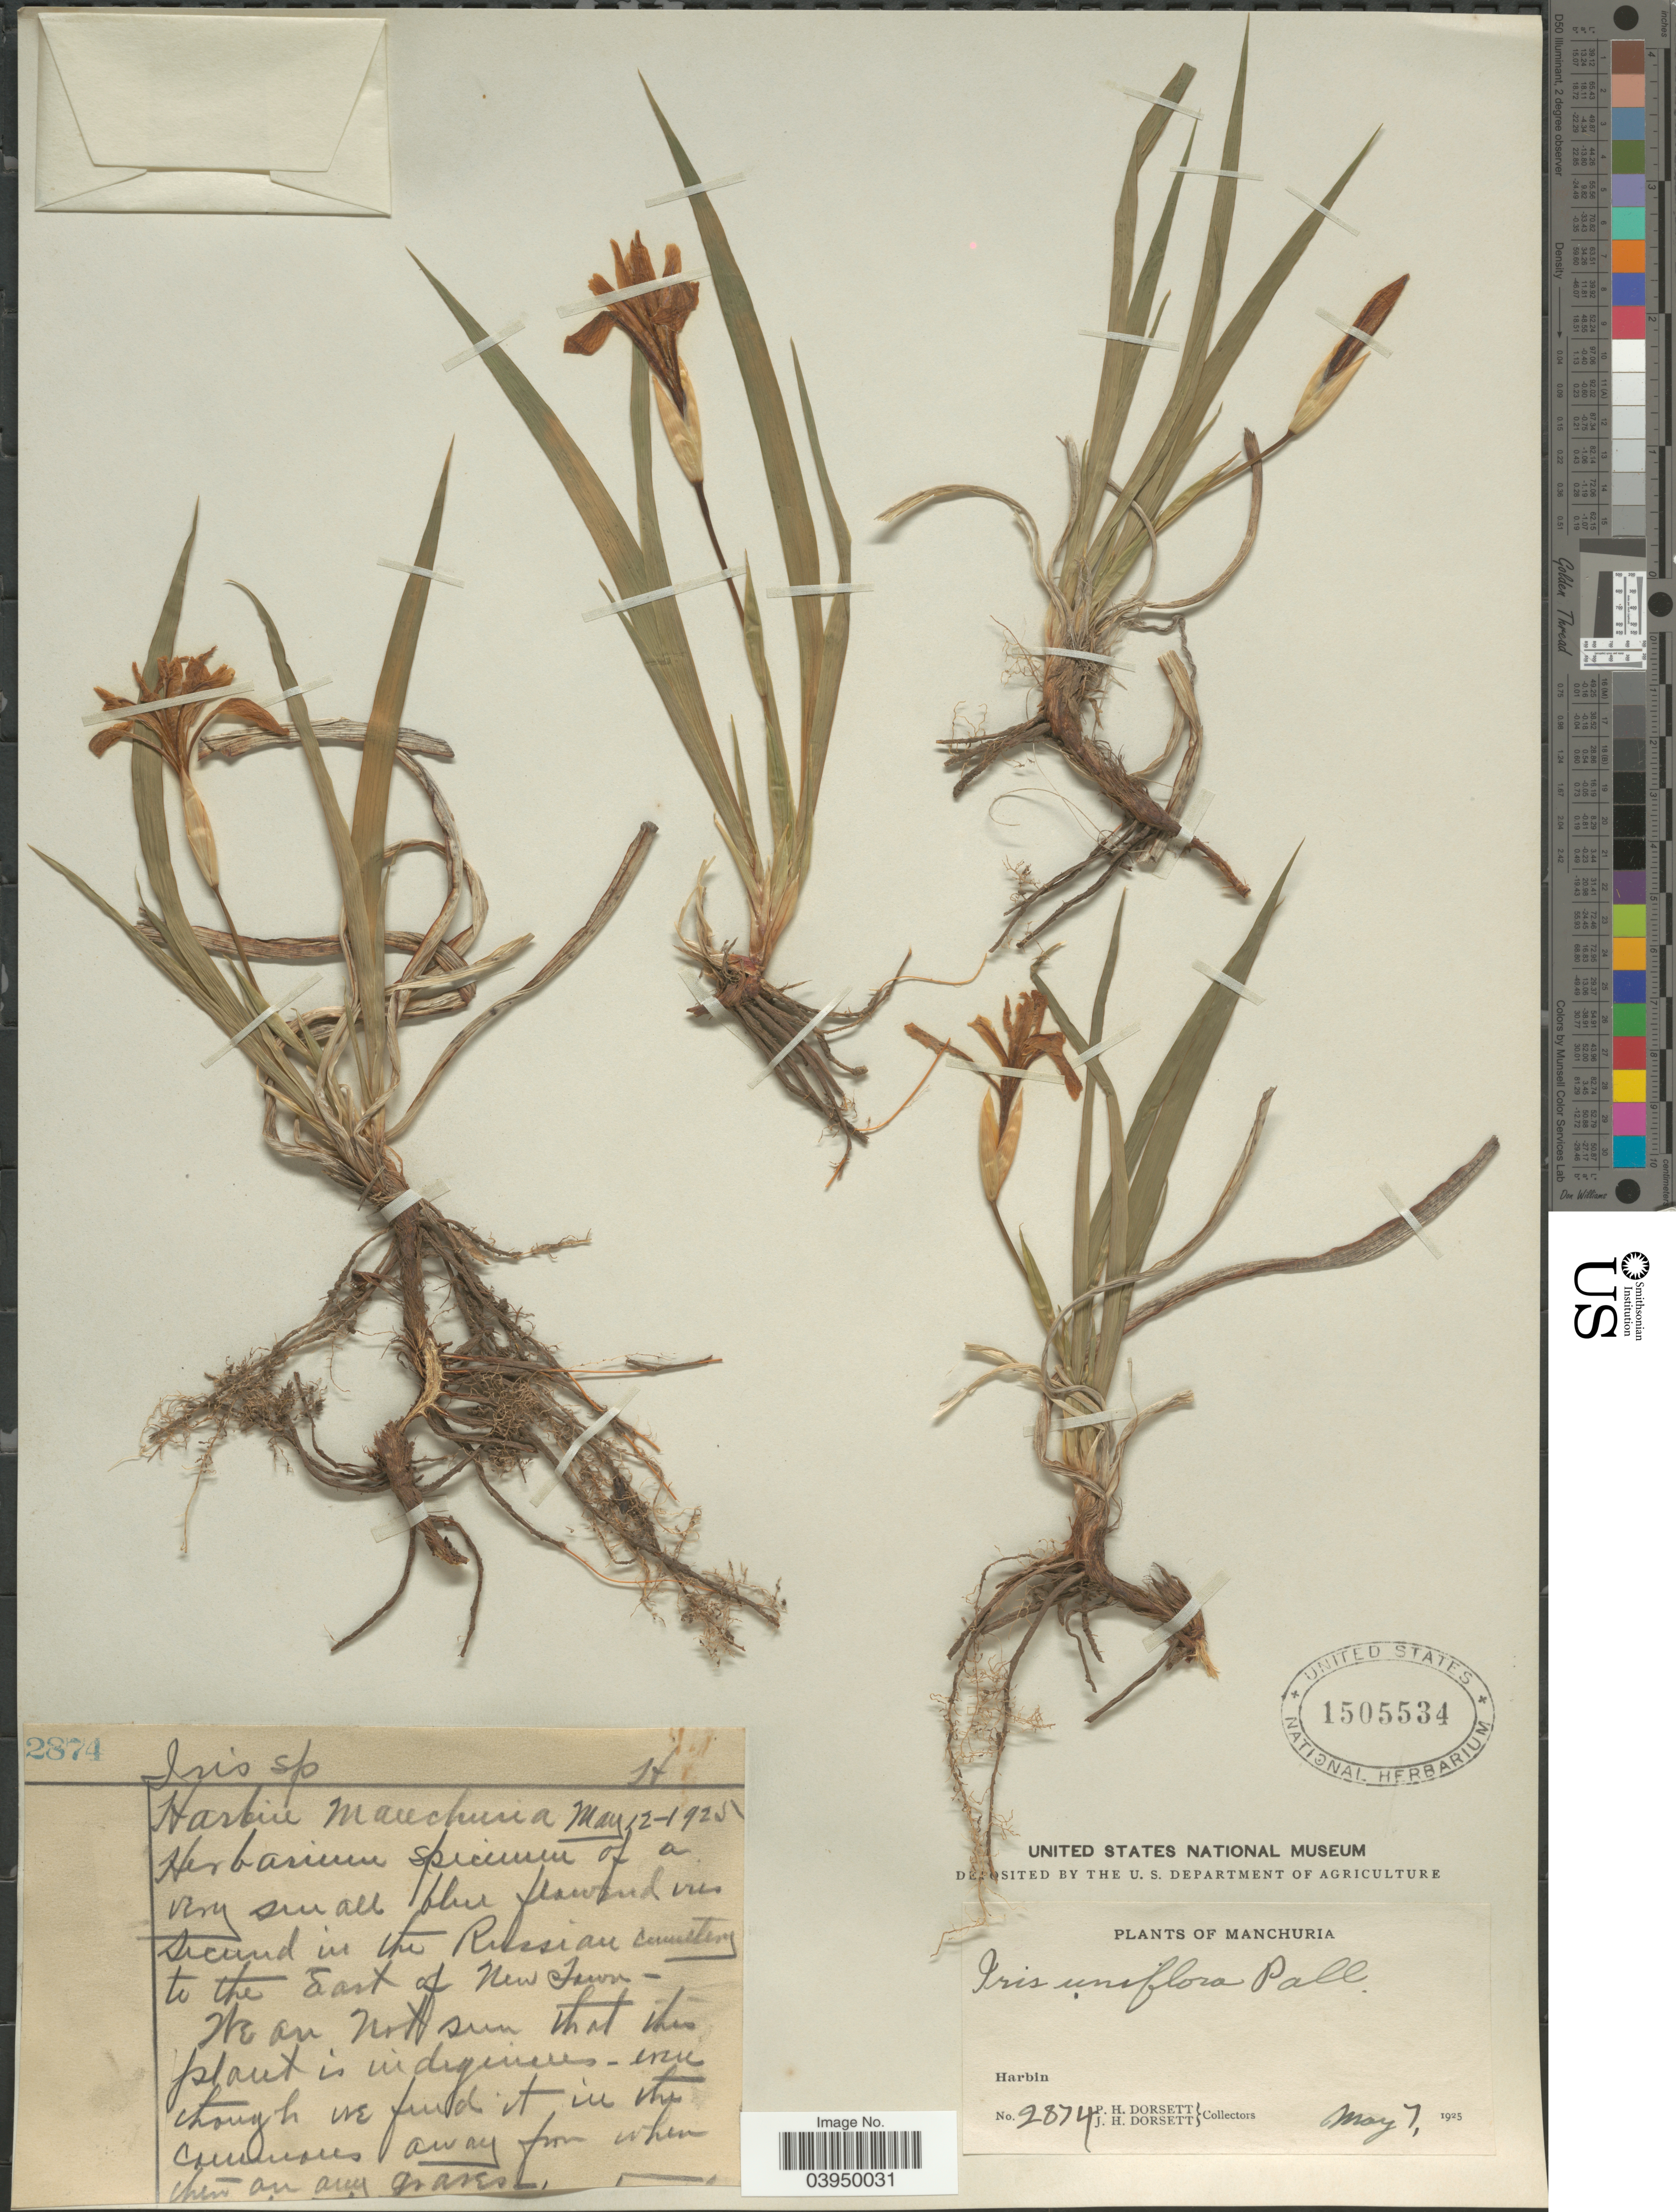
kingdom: Plantae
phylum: Tracheophyta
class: Liliopsida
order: Asparagales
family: Iridaceae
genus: Iris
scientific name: Iris uniflora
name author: Pall. ex Link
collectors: P. H. Dorsett & J. Dorsett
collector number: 2874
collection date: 1925-05-07/1925-05-12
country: China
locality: Manchuria. Harbin.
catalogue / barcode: US 1505534